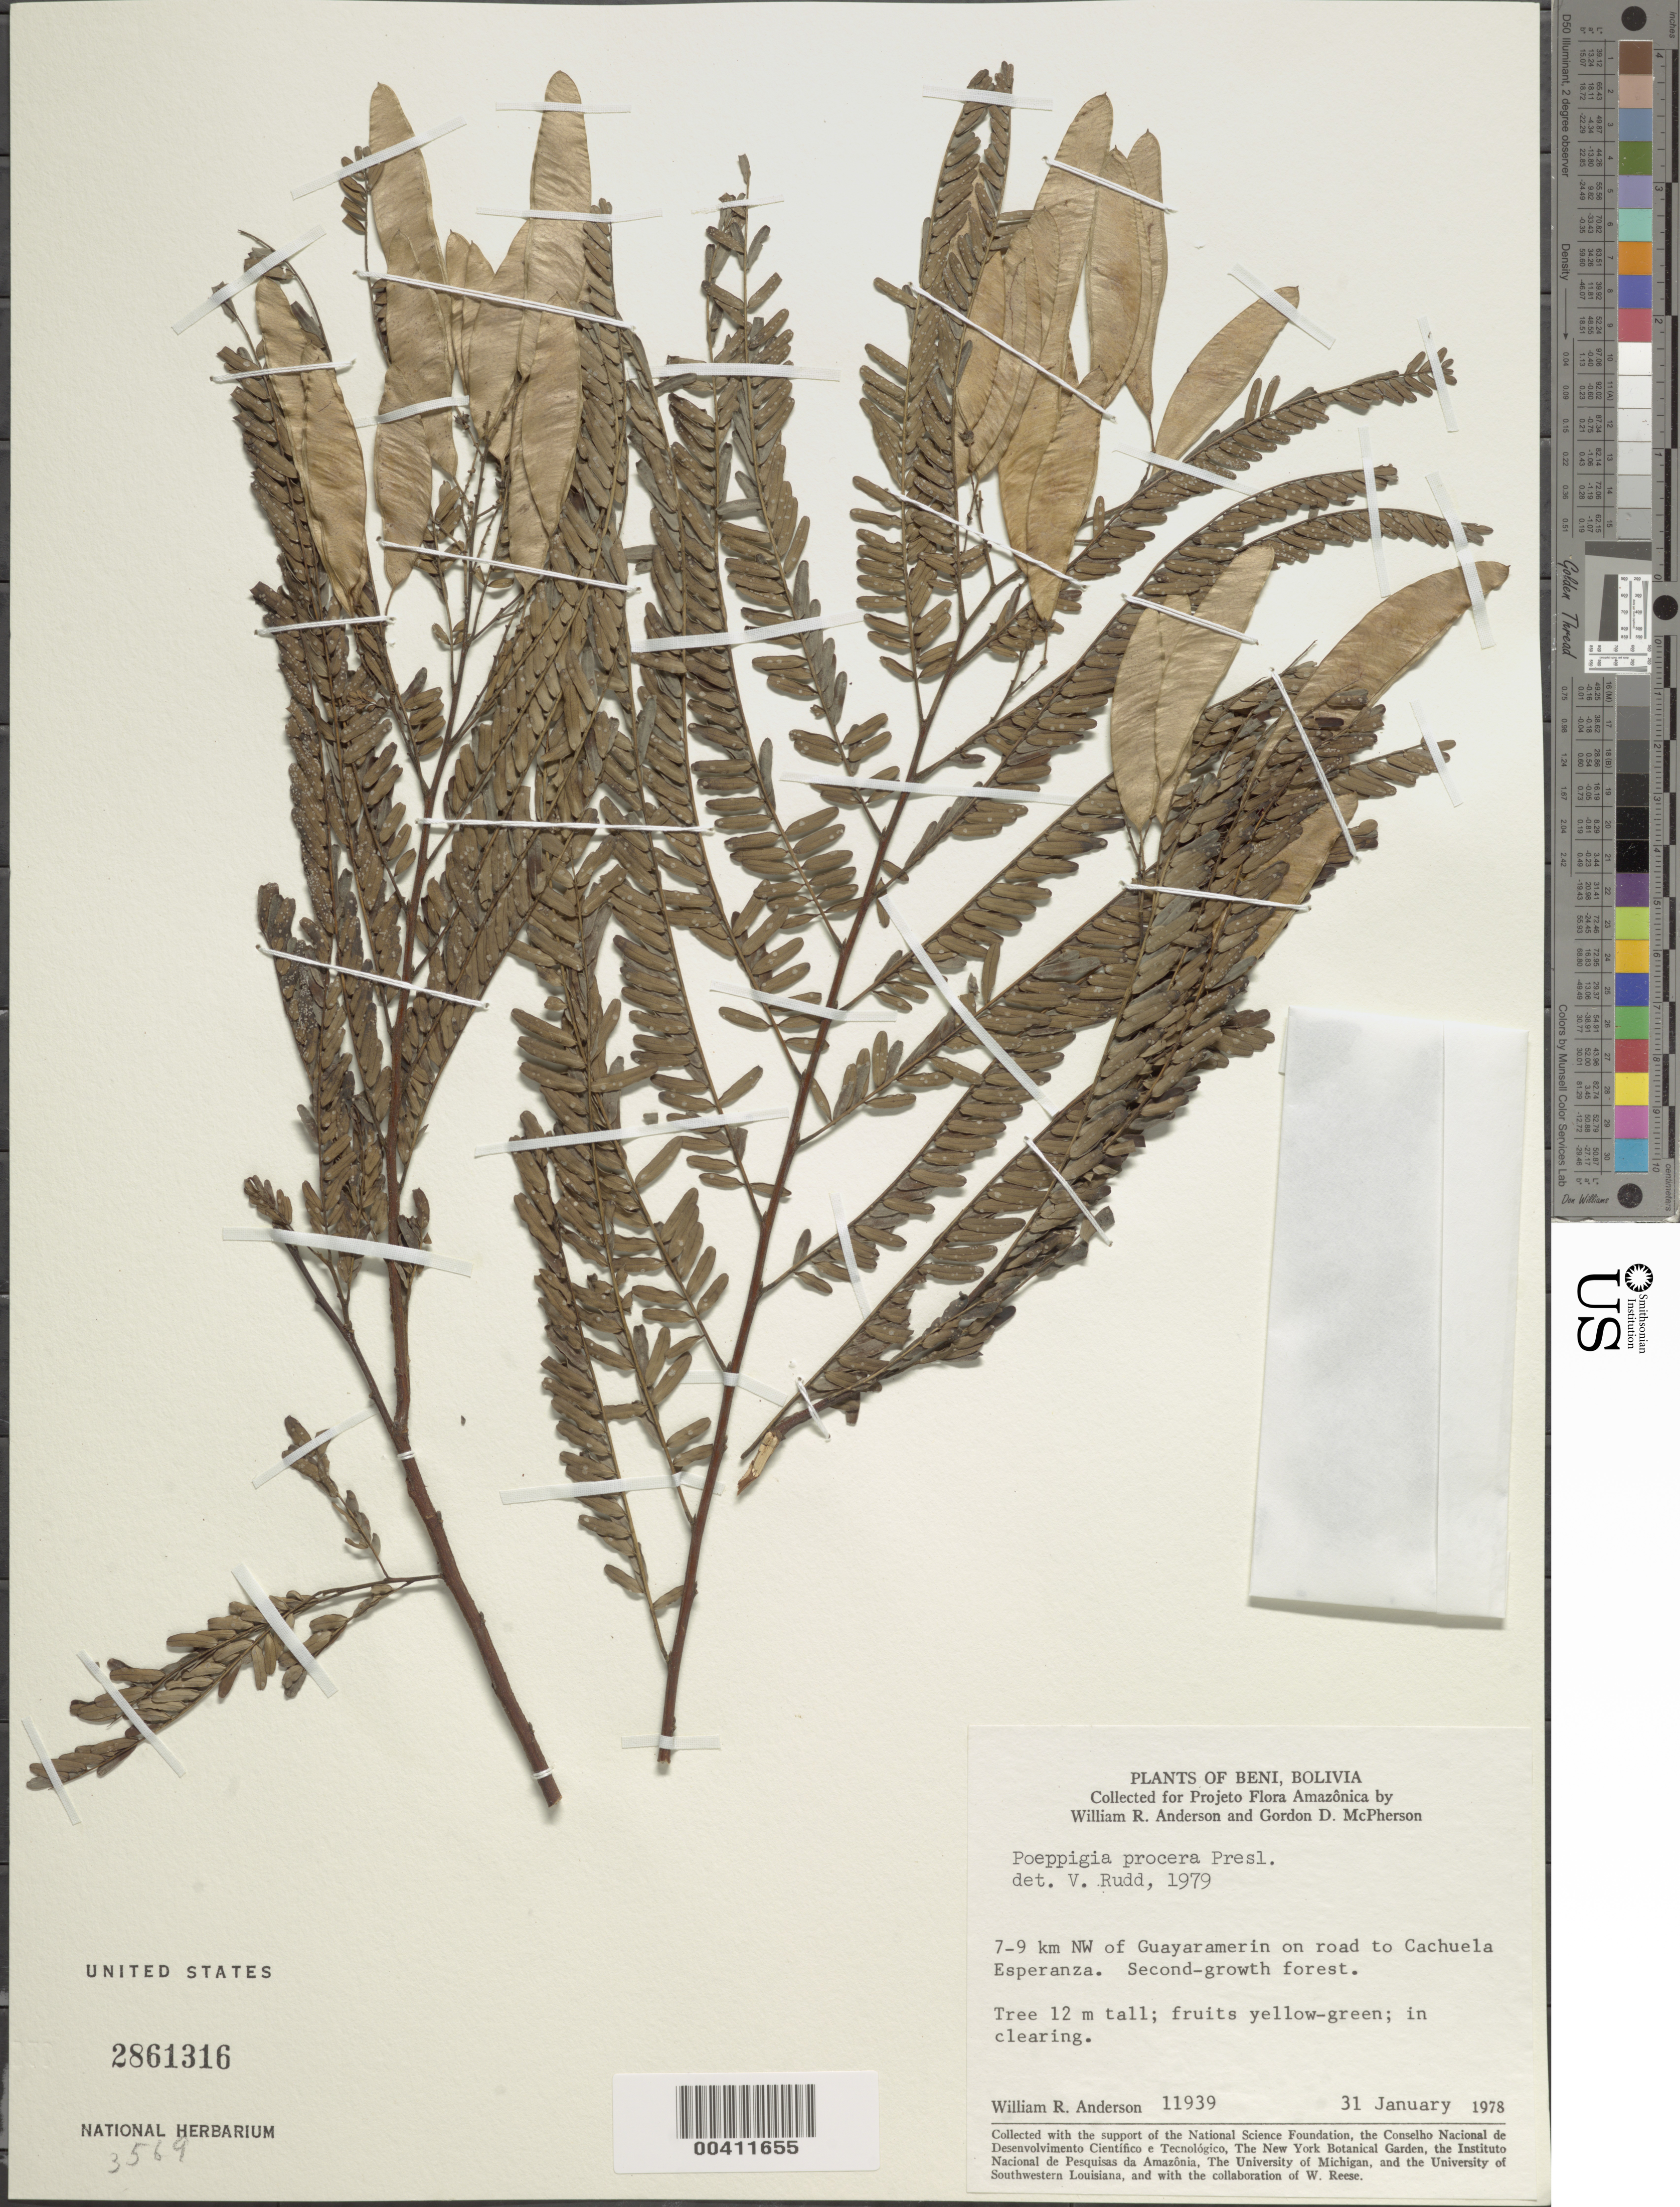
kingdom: Plantae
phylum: Tracheophyta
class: Magnoliopsida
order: Fabales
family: Fabaceae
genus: Poeppigia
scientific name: Poeppigia procera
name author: C. Presl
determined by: Rudd, V. E.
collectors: W. R. Anderson & G. D. McPherson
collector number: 11939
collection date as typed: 31 Jan 1978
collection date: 1978-01-31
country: Bolivia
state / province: Beni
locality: N W of Guayaramerin on road to Cachuela Esperanza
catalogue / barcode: US 2861316